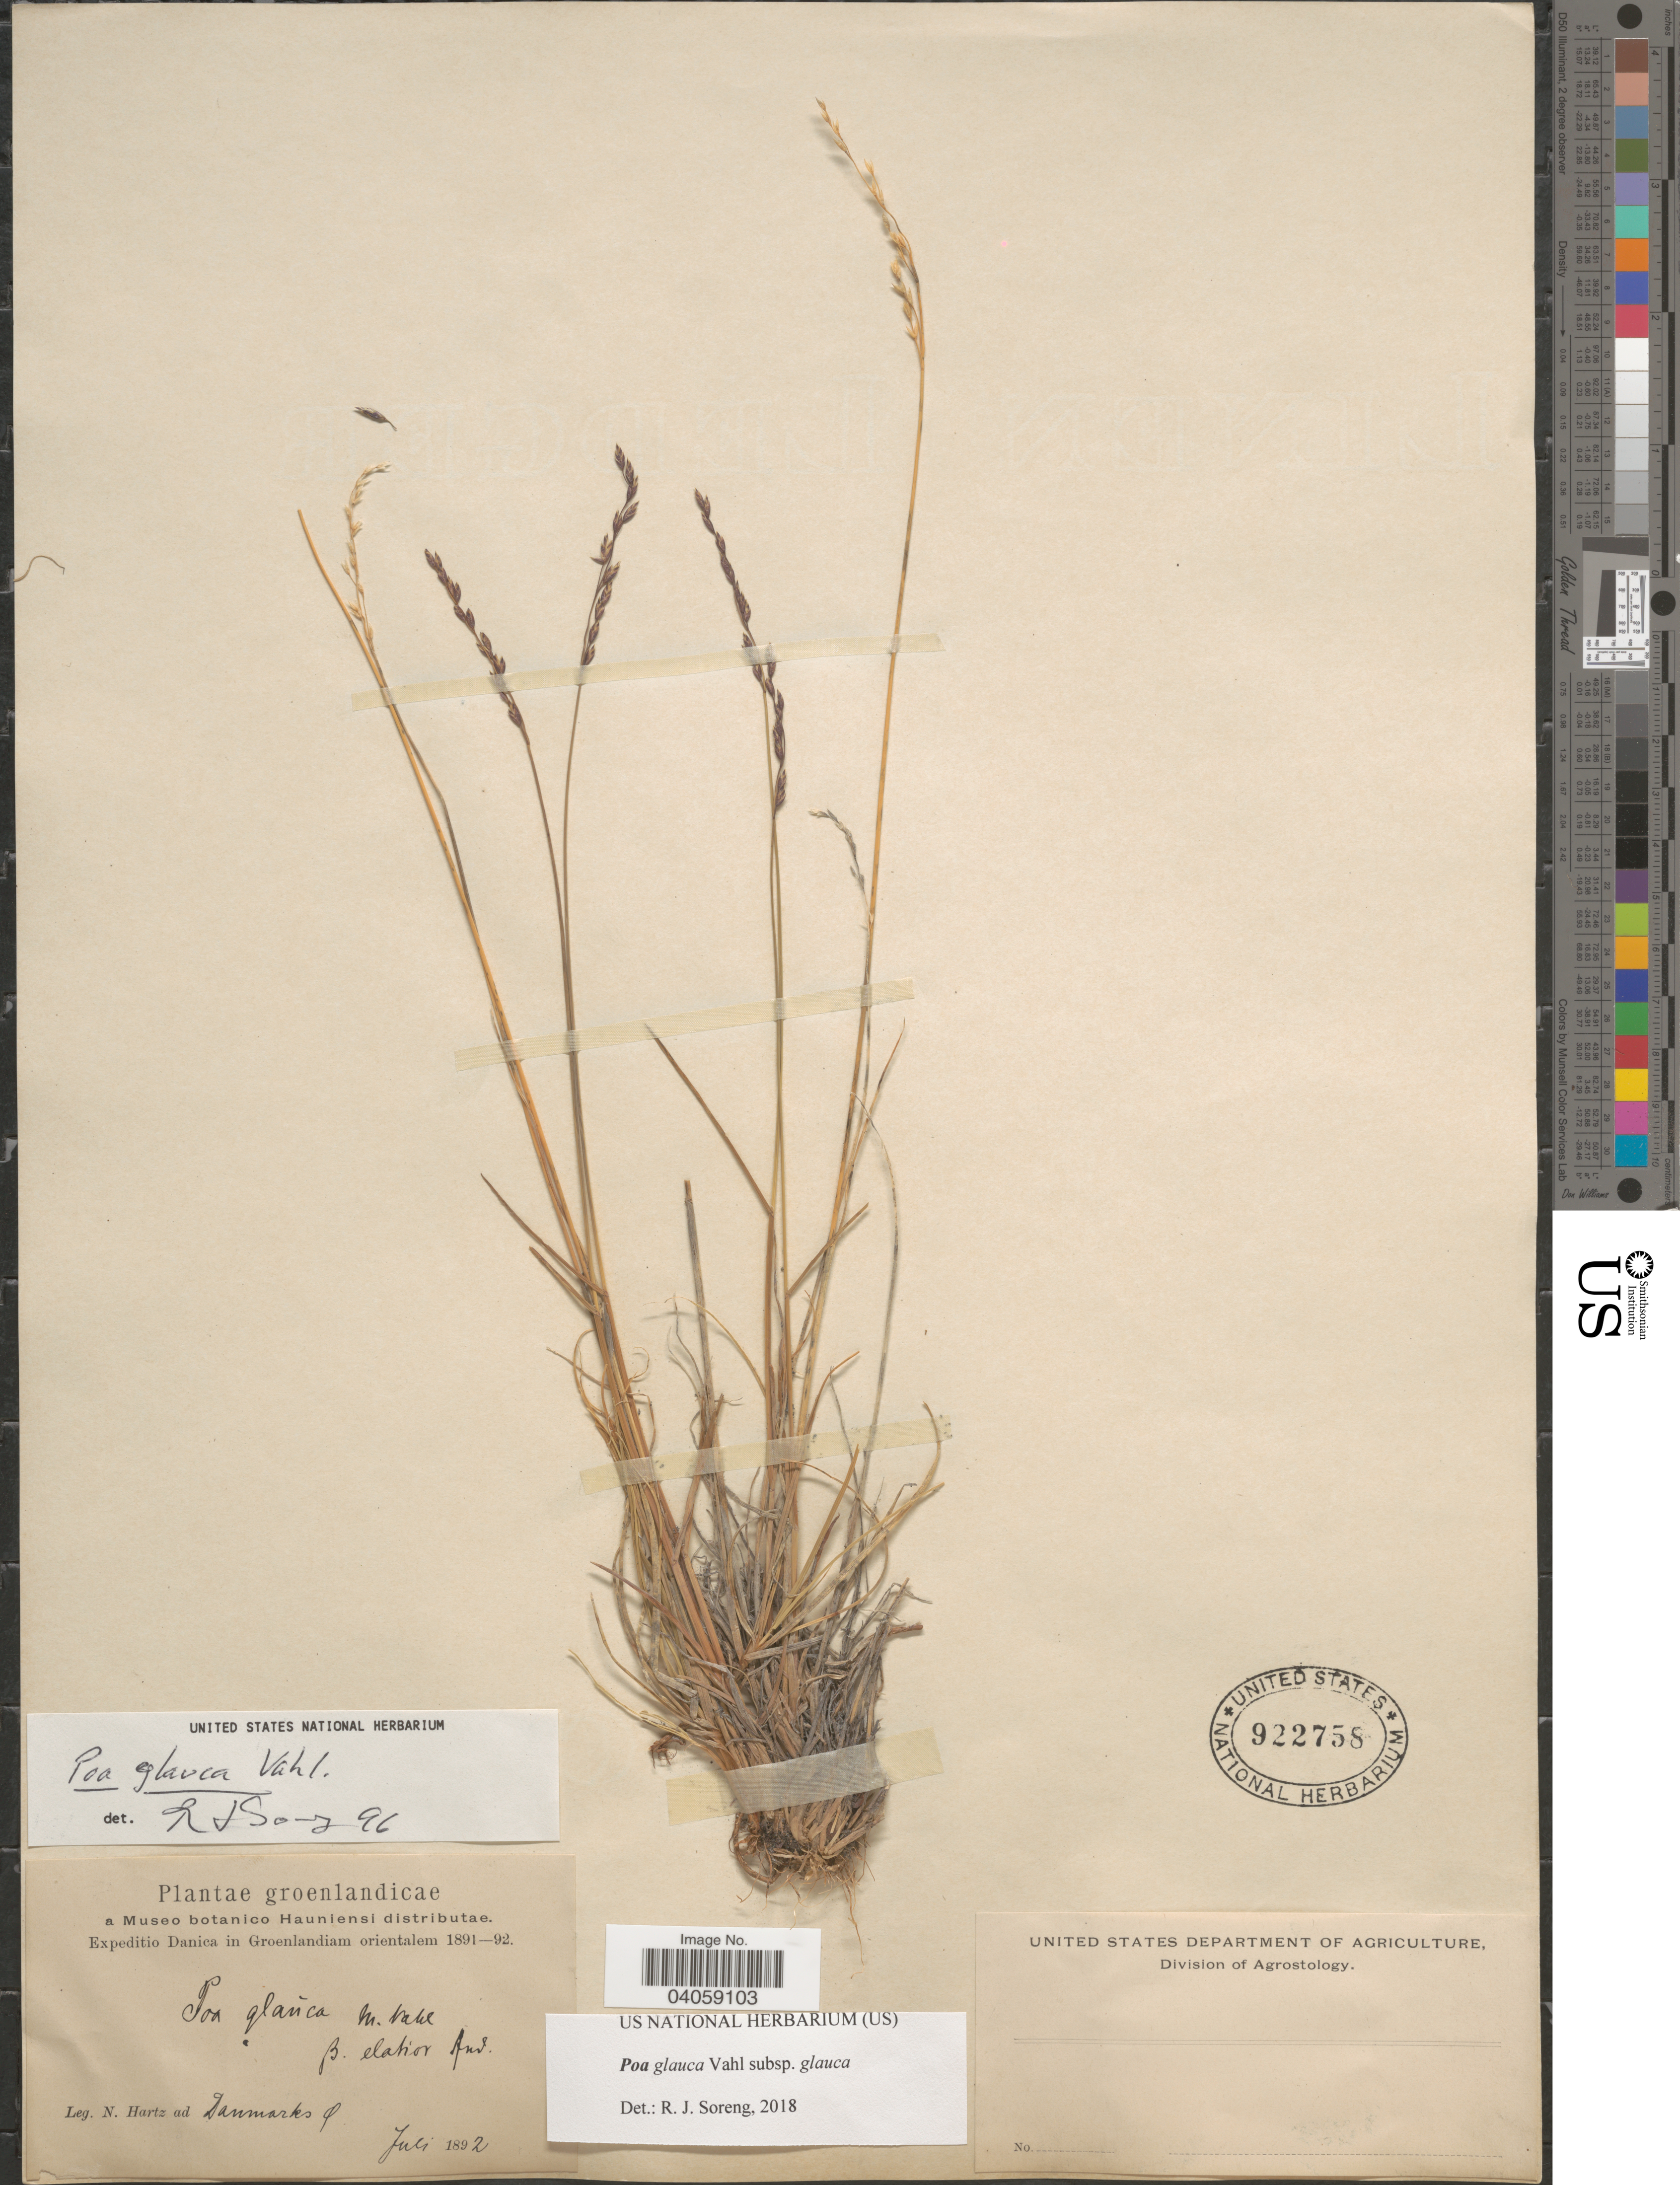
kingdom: Plantae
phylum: Tracheophyta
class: Liliopsida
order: Poales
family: Poaceae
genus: Poa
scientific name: Poa glauca subsp. glauca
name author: Vahl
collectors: N. Hartz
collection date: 1892-07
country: Greenland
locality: Ad Danmarks.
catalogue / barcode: US 922758